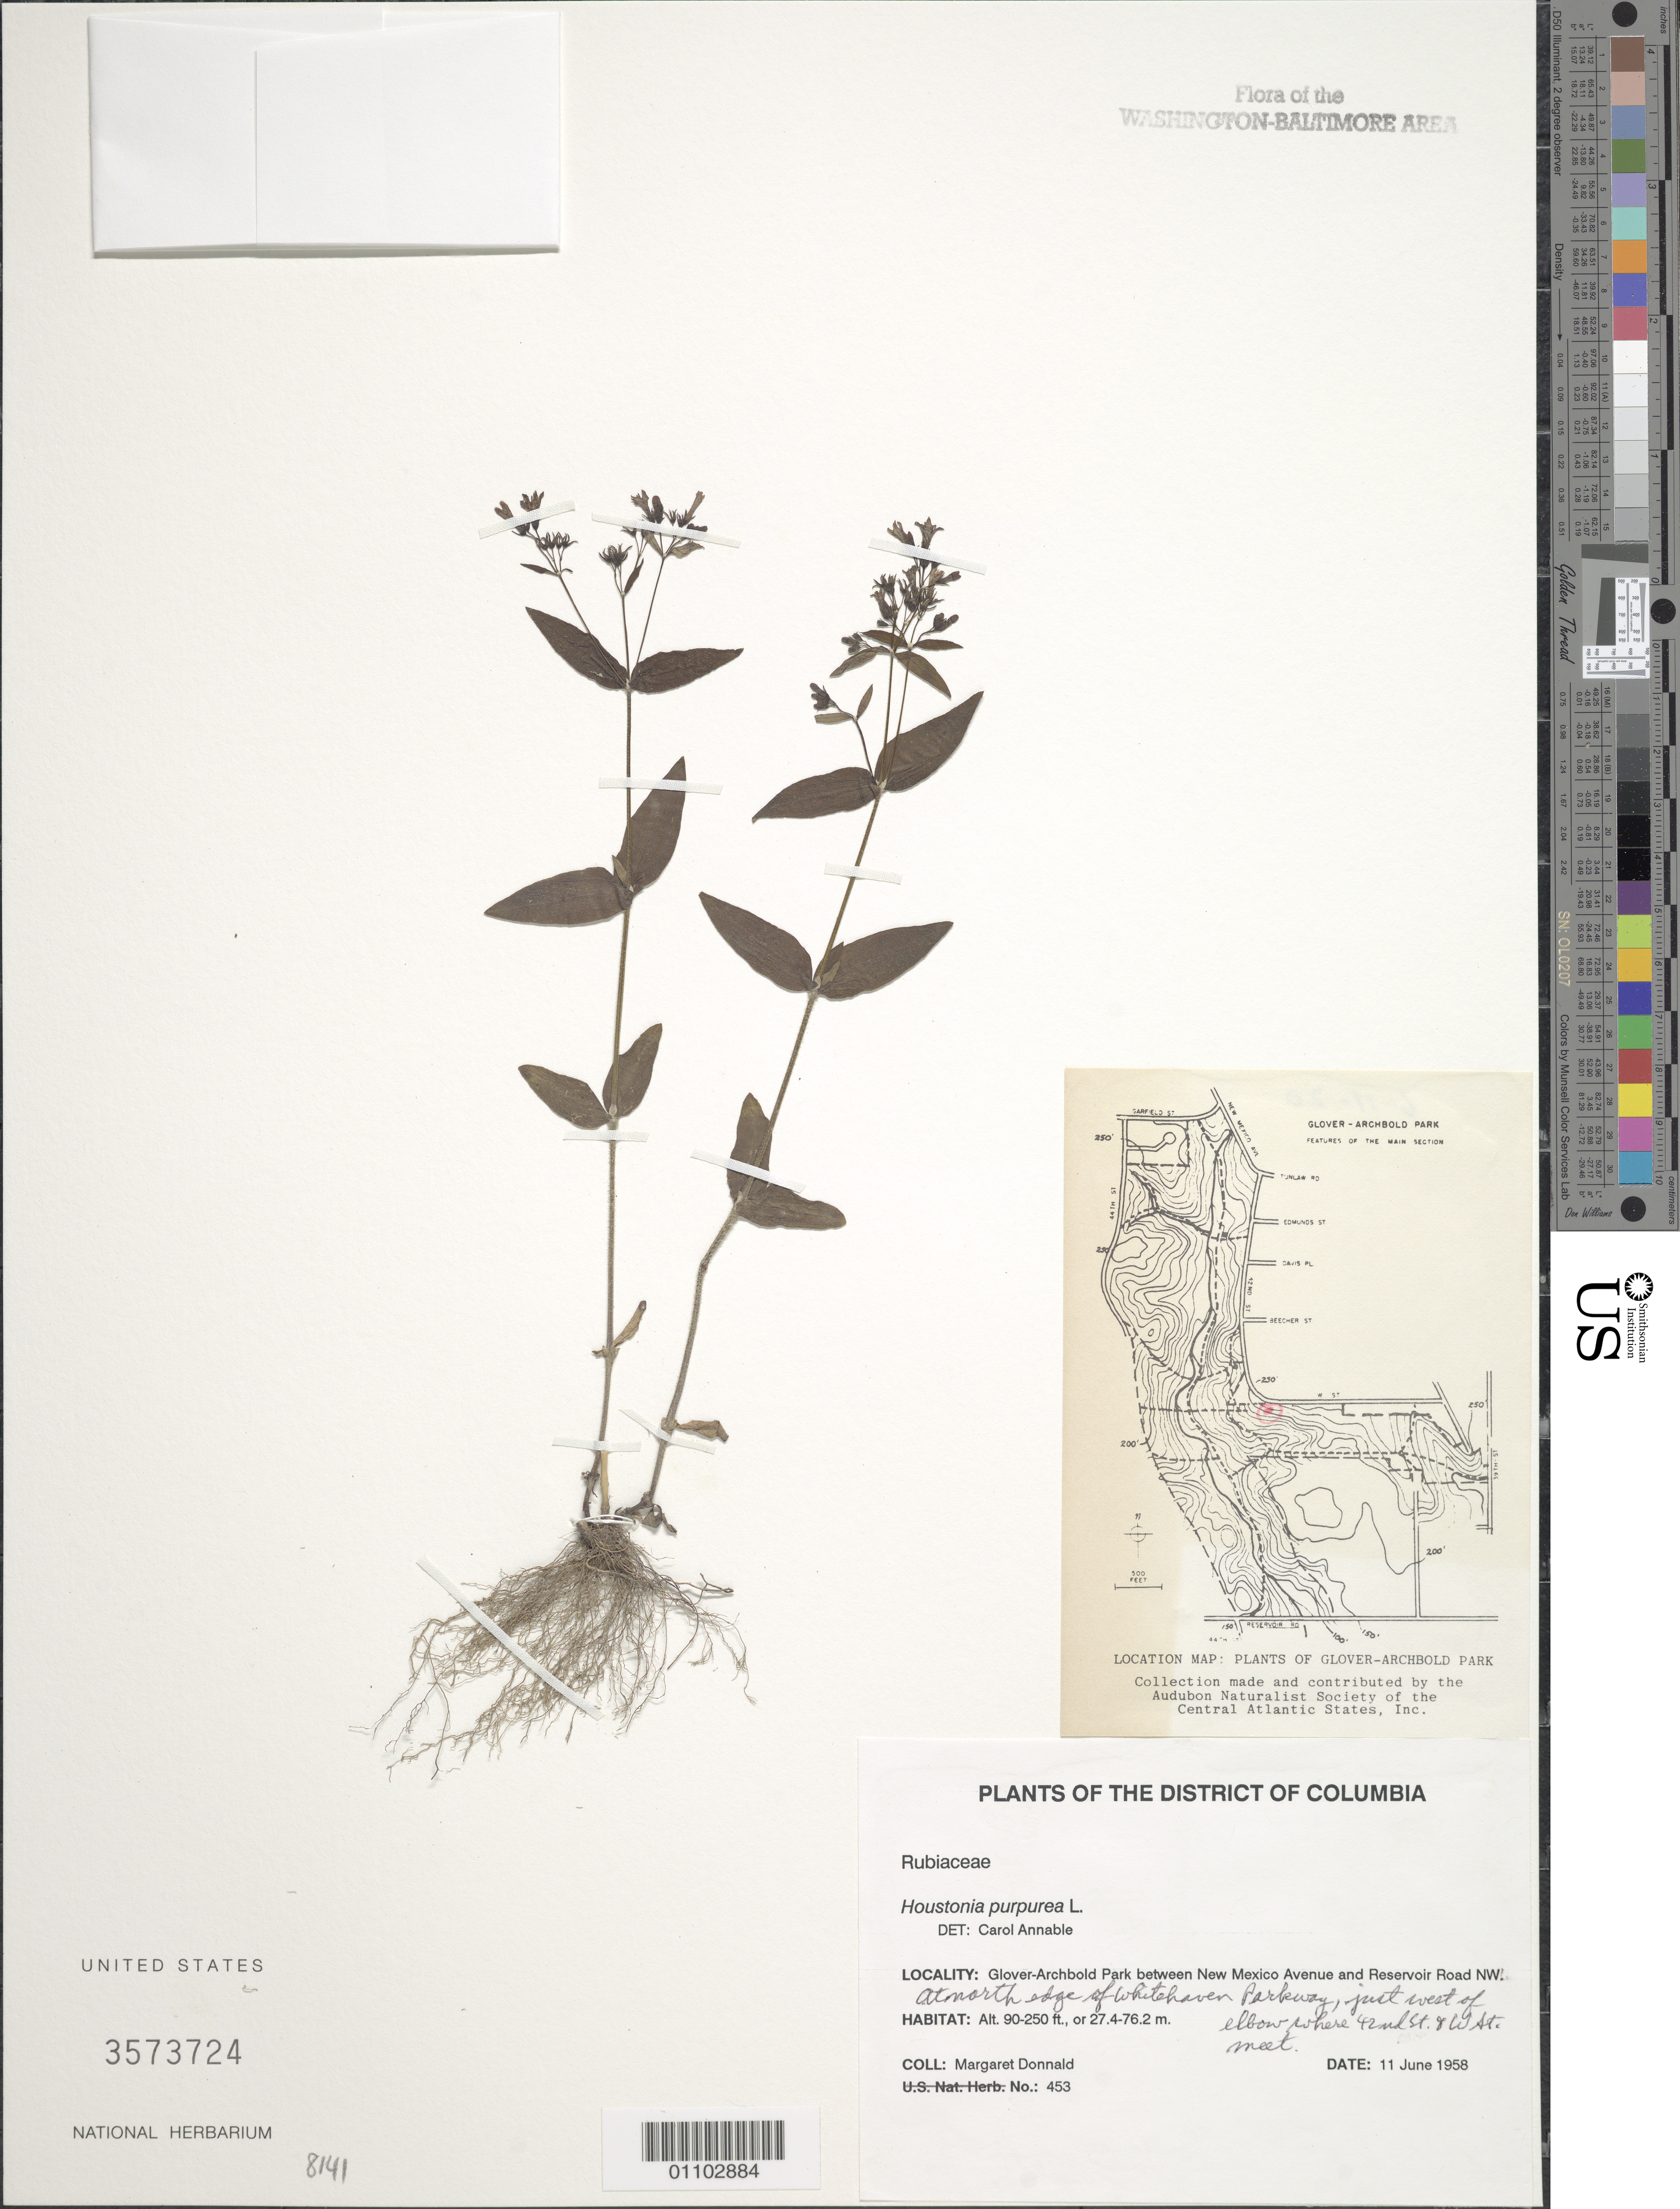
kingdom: Plantae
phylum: Tracheophyta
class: Magnoliopsida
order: Gentianales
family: Rubiaceae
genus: Houstonia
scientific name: Houstonia purpurea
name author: L.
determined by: Annable, C. R.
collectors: M. Donnald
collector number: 453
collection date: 1958-06-11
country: United States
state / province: District of Columbia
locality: Glover-Archbold Park between New Mexico Avenue and Reservoir Road NW., at north edge of Whitehaven Parkway, just west of elbow where 42nd St. and W St. meet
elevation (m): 27.4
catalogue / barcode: US 3573724